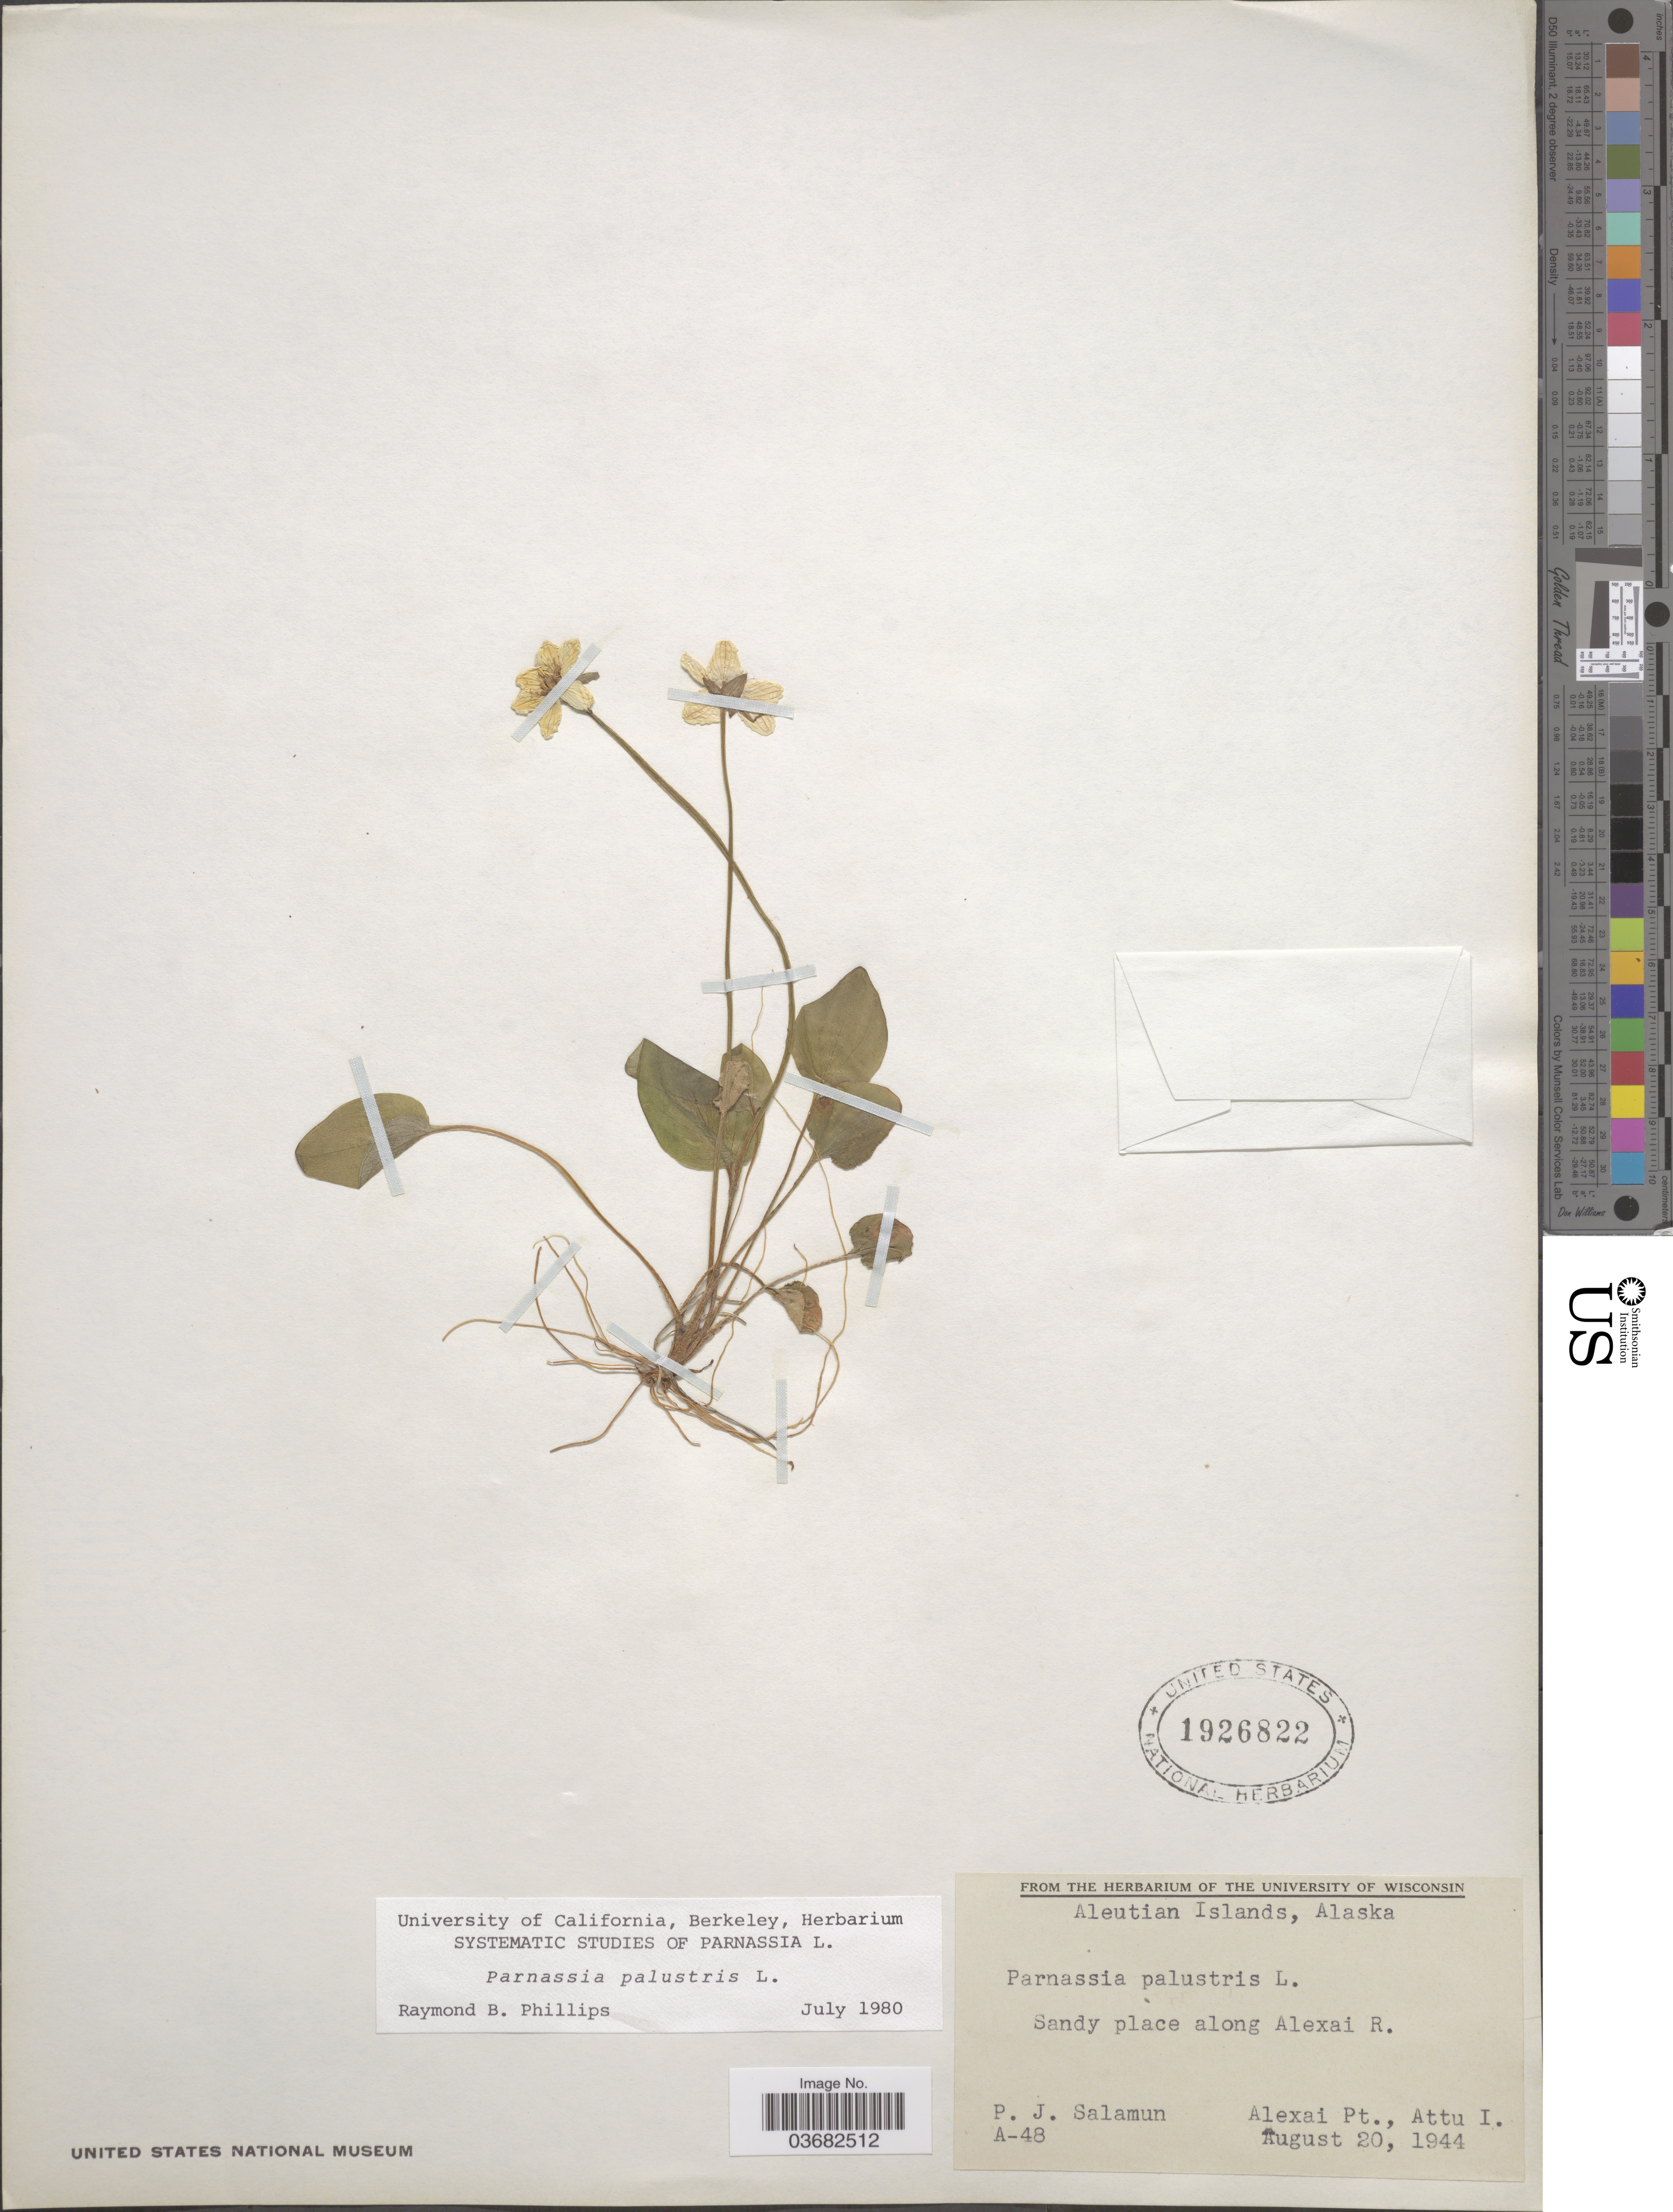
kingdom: Plantae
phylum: Tracheophyta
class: Magnoliopsida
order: Celastrales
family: Parnassiaceae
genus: Parnassia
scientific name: Parnassia palustris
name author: L.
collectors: P. Salamun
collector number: A-48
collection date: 1944-08-20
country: United States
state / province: Alaska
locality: Aleutian Islands. Sandy place along Alexai R. Alexai Pt., Attu I.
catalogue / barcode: US 1926822